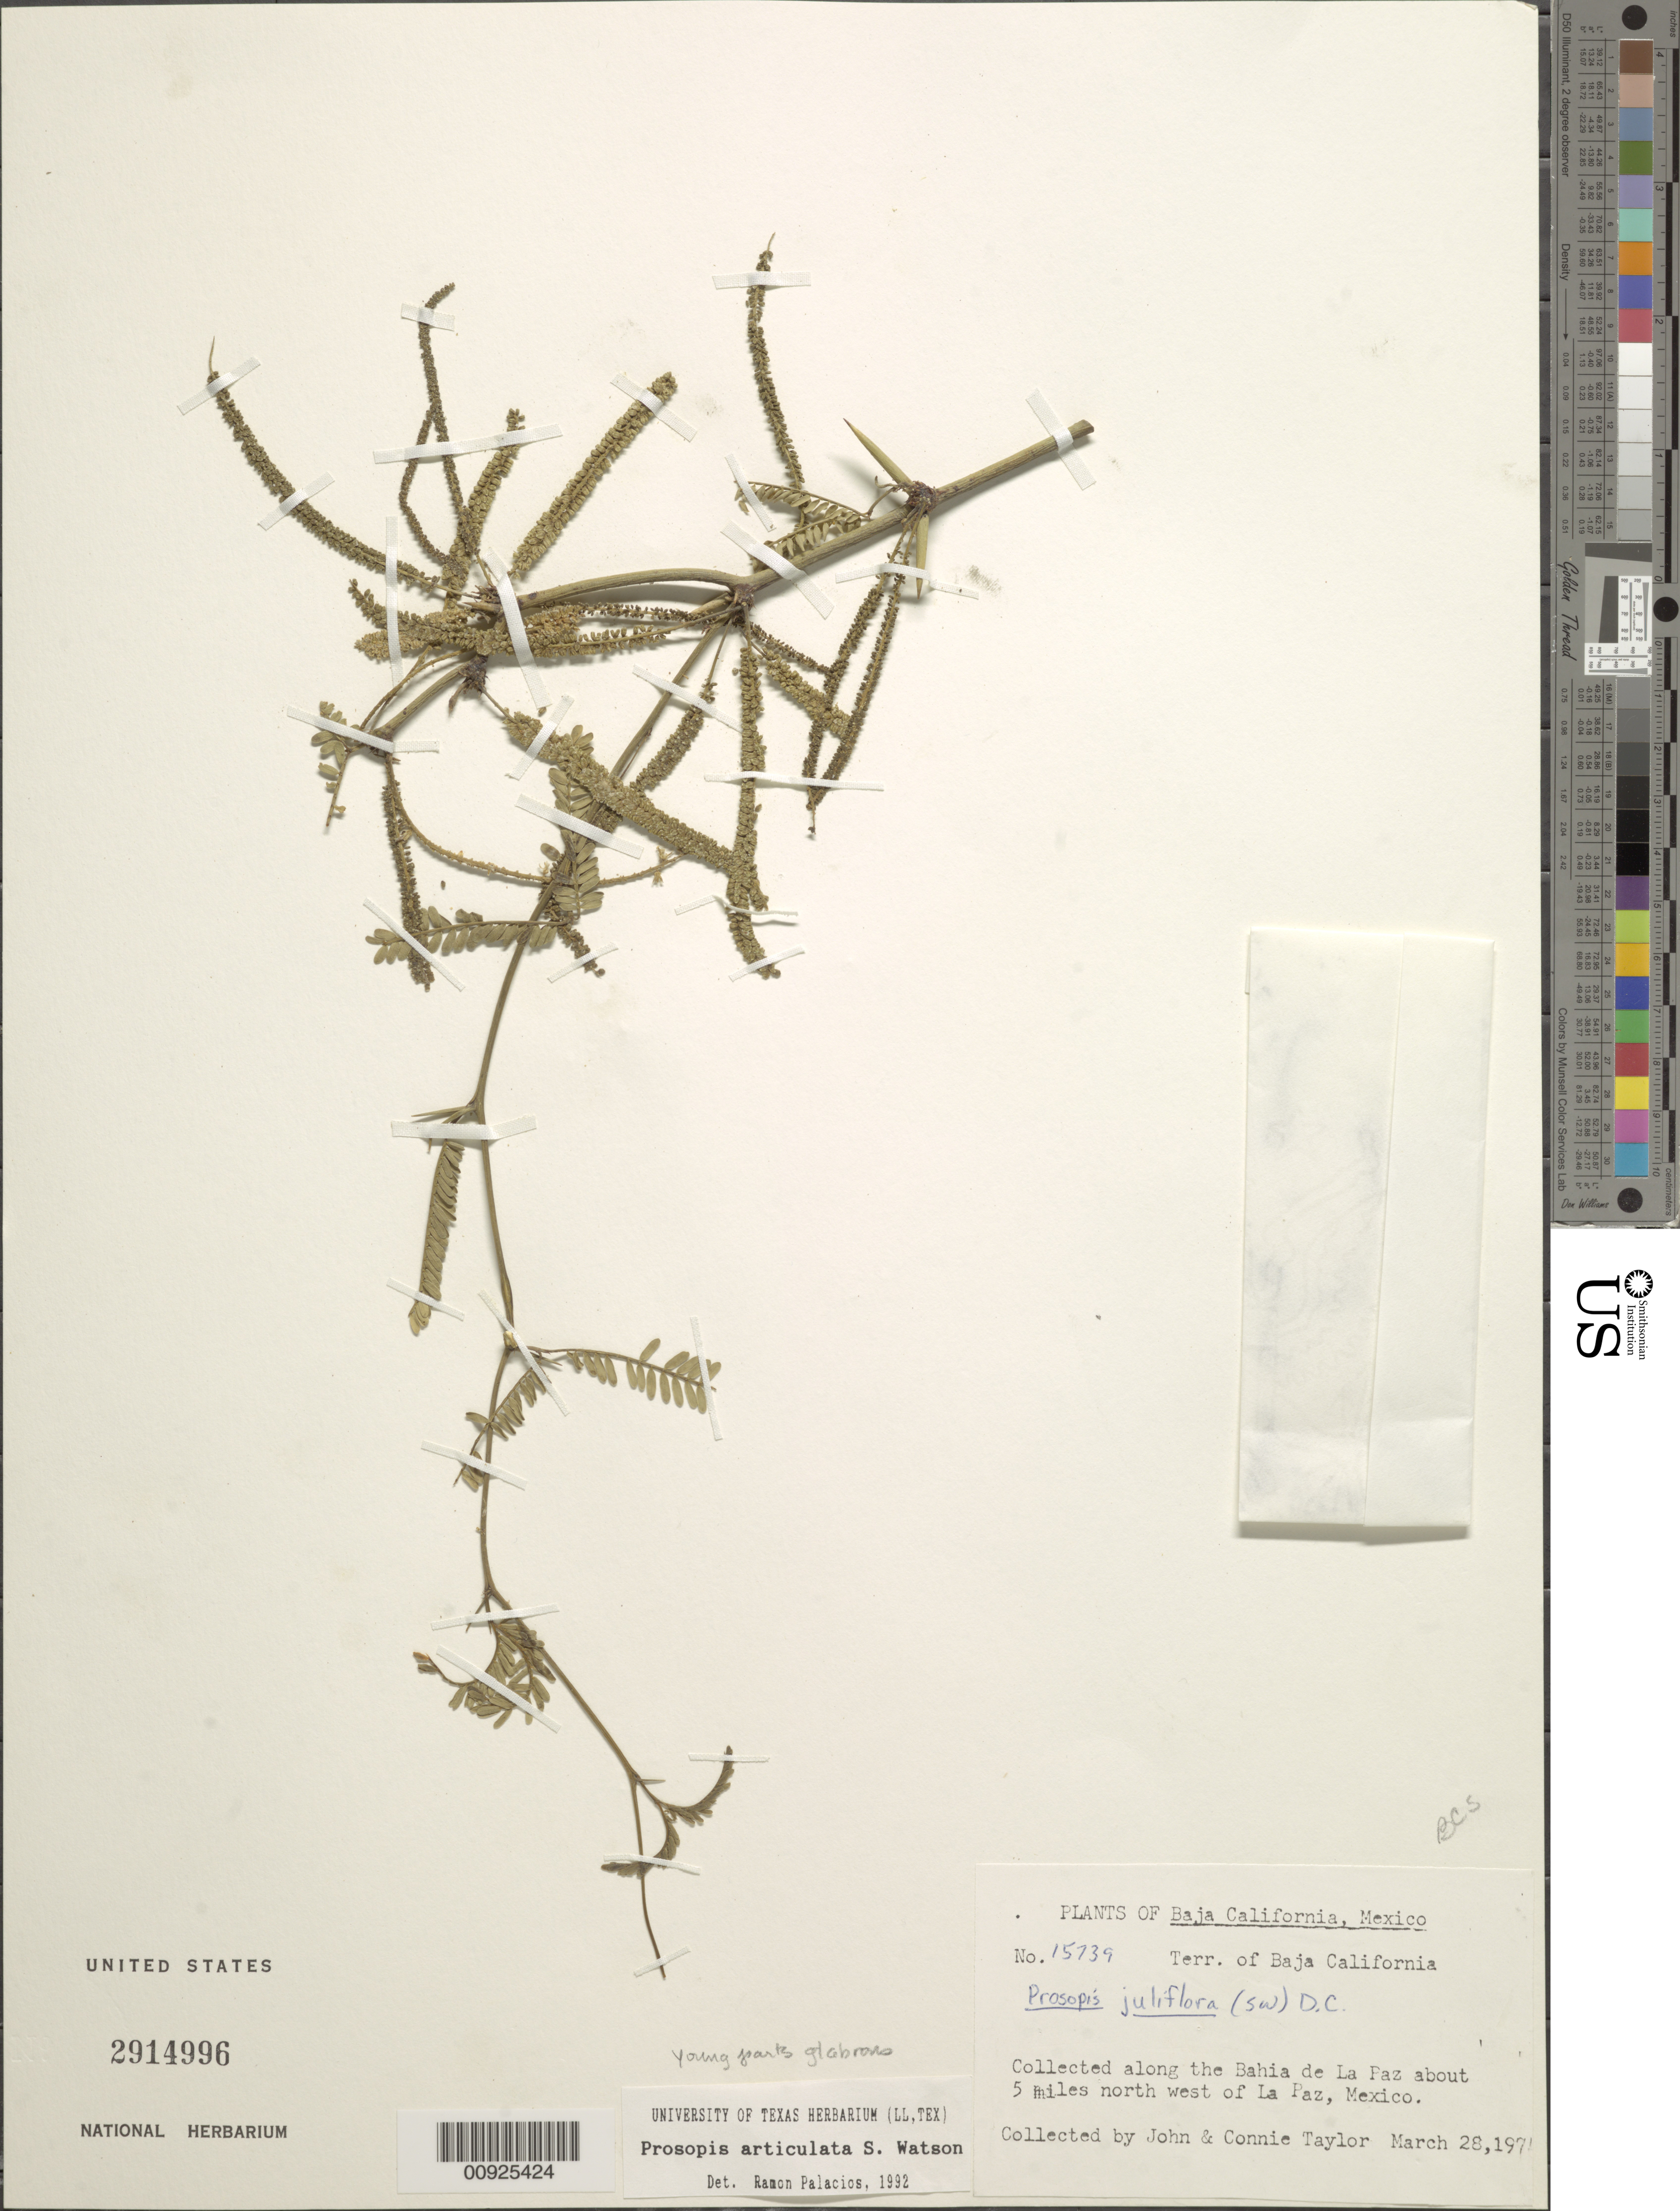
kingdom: Plantae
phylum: Tracheophyta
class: Magnoliopsida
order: Fabales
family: Fabaceae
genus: Neltuma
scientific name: Neltuma articulata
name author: (S. Watson) Britton & Rose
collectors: J. Taylor & C. Taylor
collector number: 15739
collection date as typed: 28 Mar 1974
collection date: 1974-03-28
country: Mexico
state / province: Baja California Sur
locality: Along the Bahía de La Paz about 5 miles northwest of La Paz. Territorio of Baja California.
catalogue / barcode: US 2914996